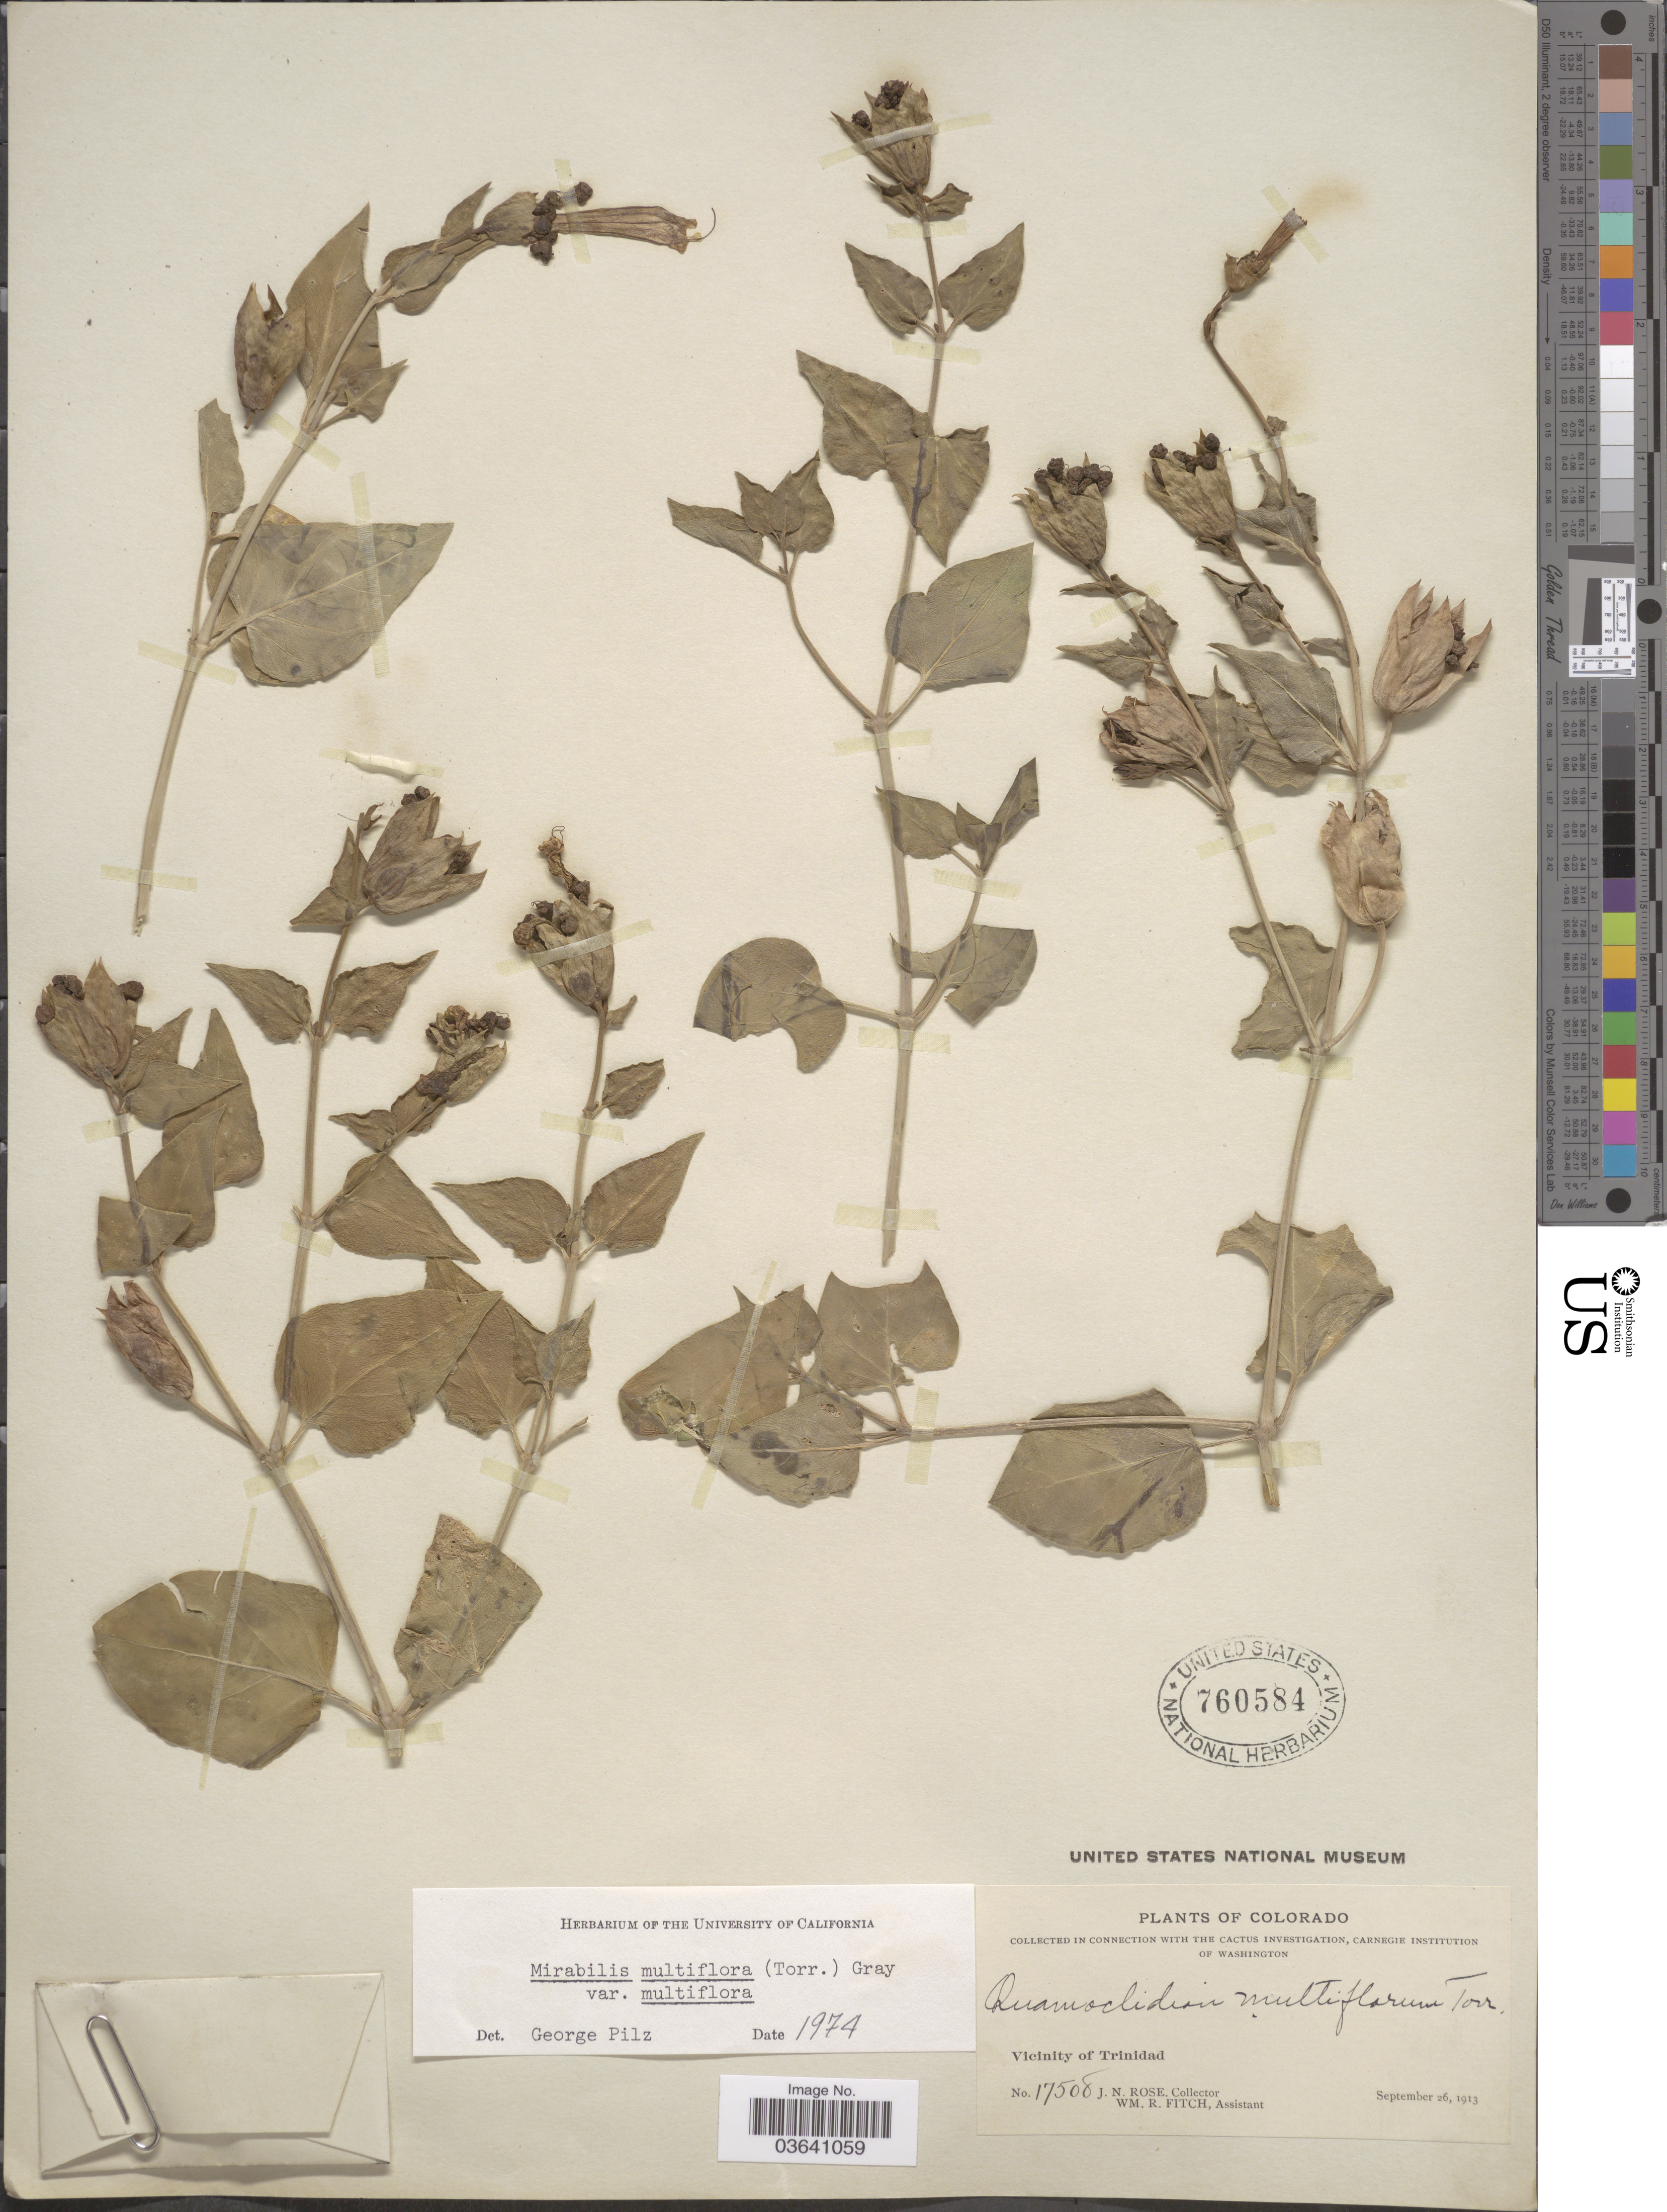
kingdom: Plantae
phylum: Tracheophyta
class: Magnoliopsida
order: Caryophyllales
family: Nyctaginaceae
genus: Mirabilis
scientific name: Mirabilis multiflora var. multiflora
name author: (Torr.) A. Gray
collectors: J. N. Rose & W. R. Fitch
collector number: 17508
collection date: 1913-09-26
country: United States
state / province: Colorado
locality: Vicinity of Trinidad.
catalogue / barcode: US 760584